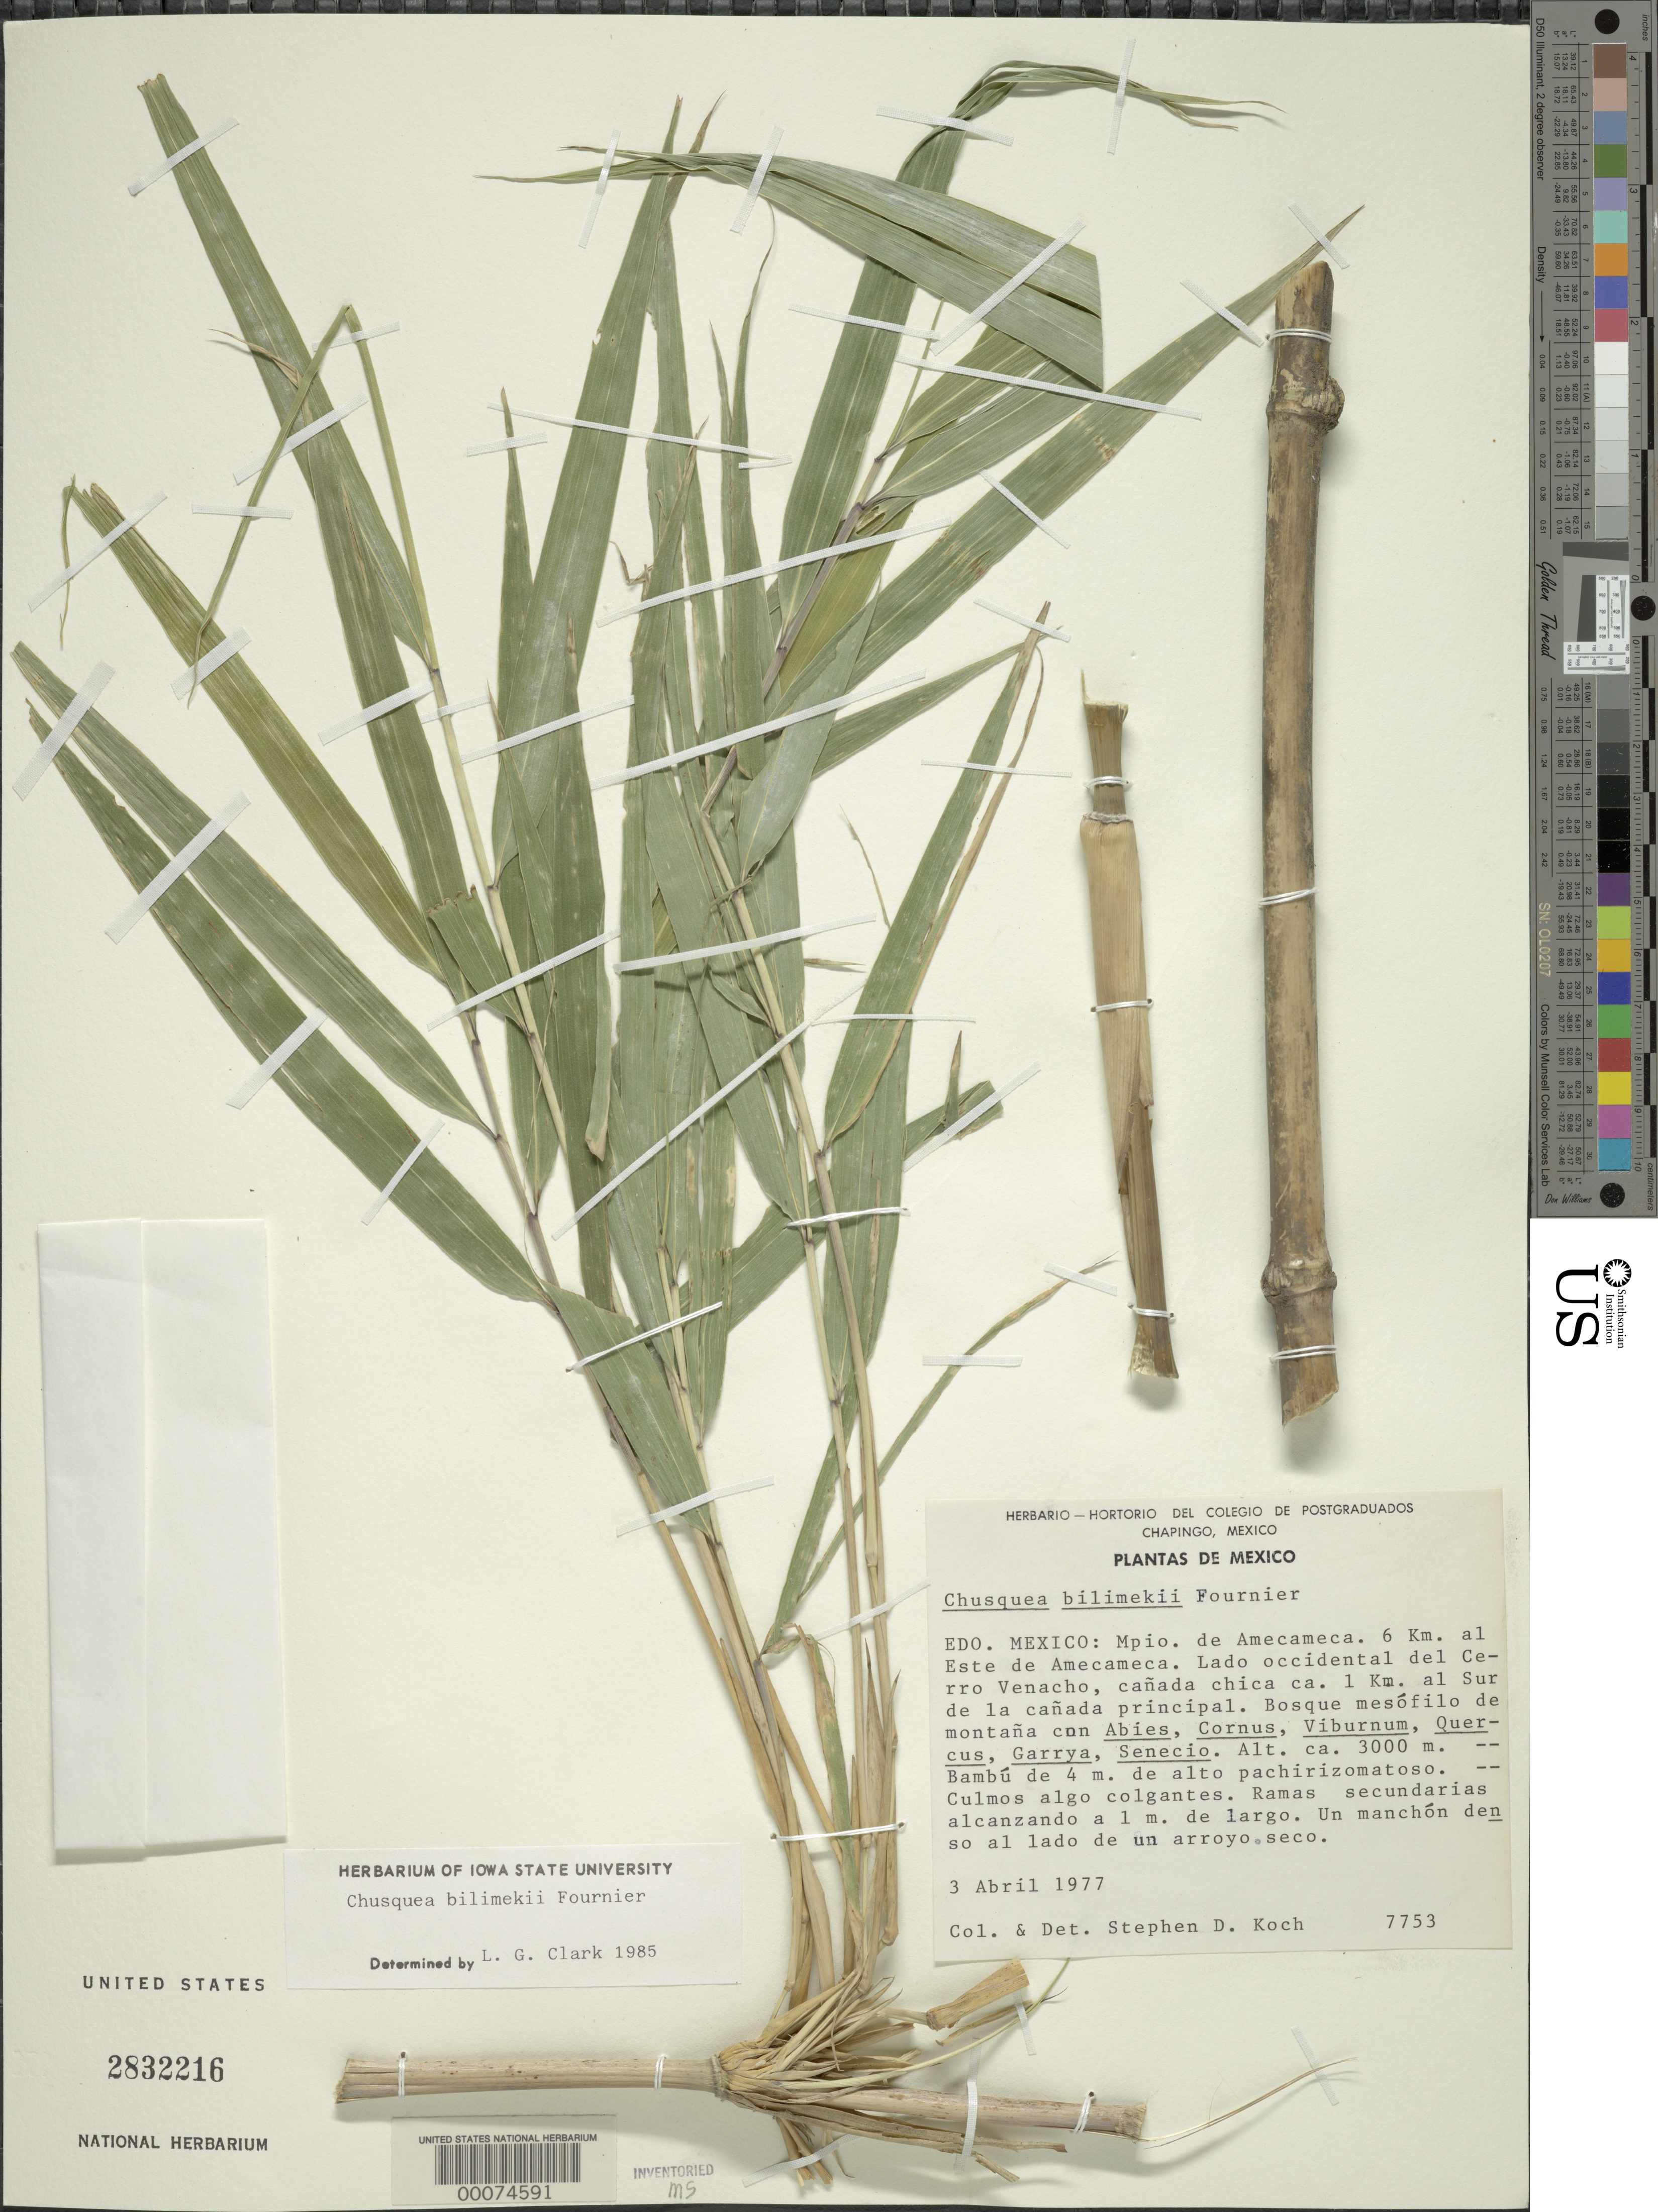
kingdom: Plantae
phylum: Tracheophyta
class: Liliopsida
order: Poales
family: Poaceae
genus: Chusquea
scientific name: Chusquea bilimekii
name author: E. Fourn.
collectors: S. D. Koch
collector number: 7753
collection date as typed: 03 Apr 1977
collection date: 1977-04-03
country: México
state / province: México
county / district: Amecameca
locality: Mpio. de Amecameca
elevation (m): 3000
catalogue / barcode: US 2832216